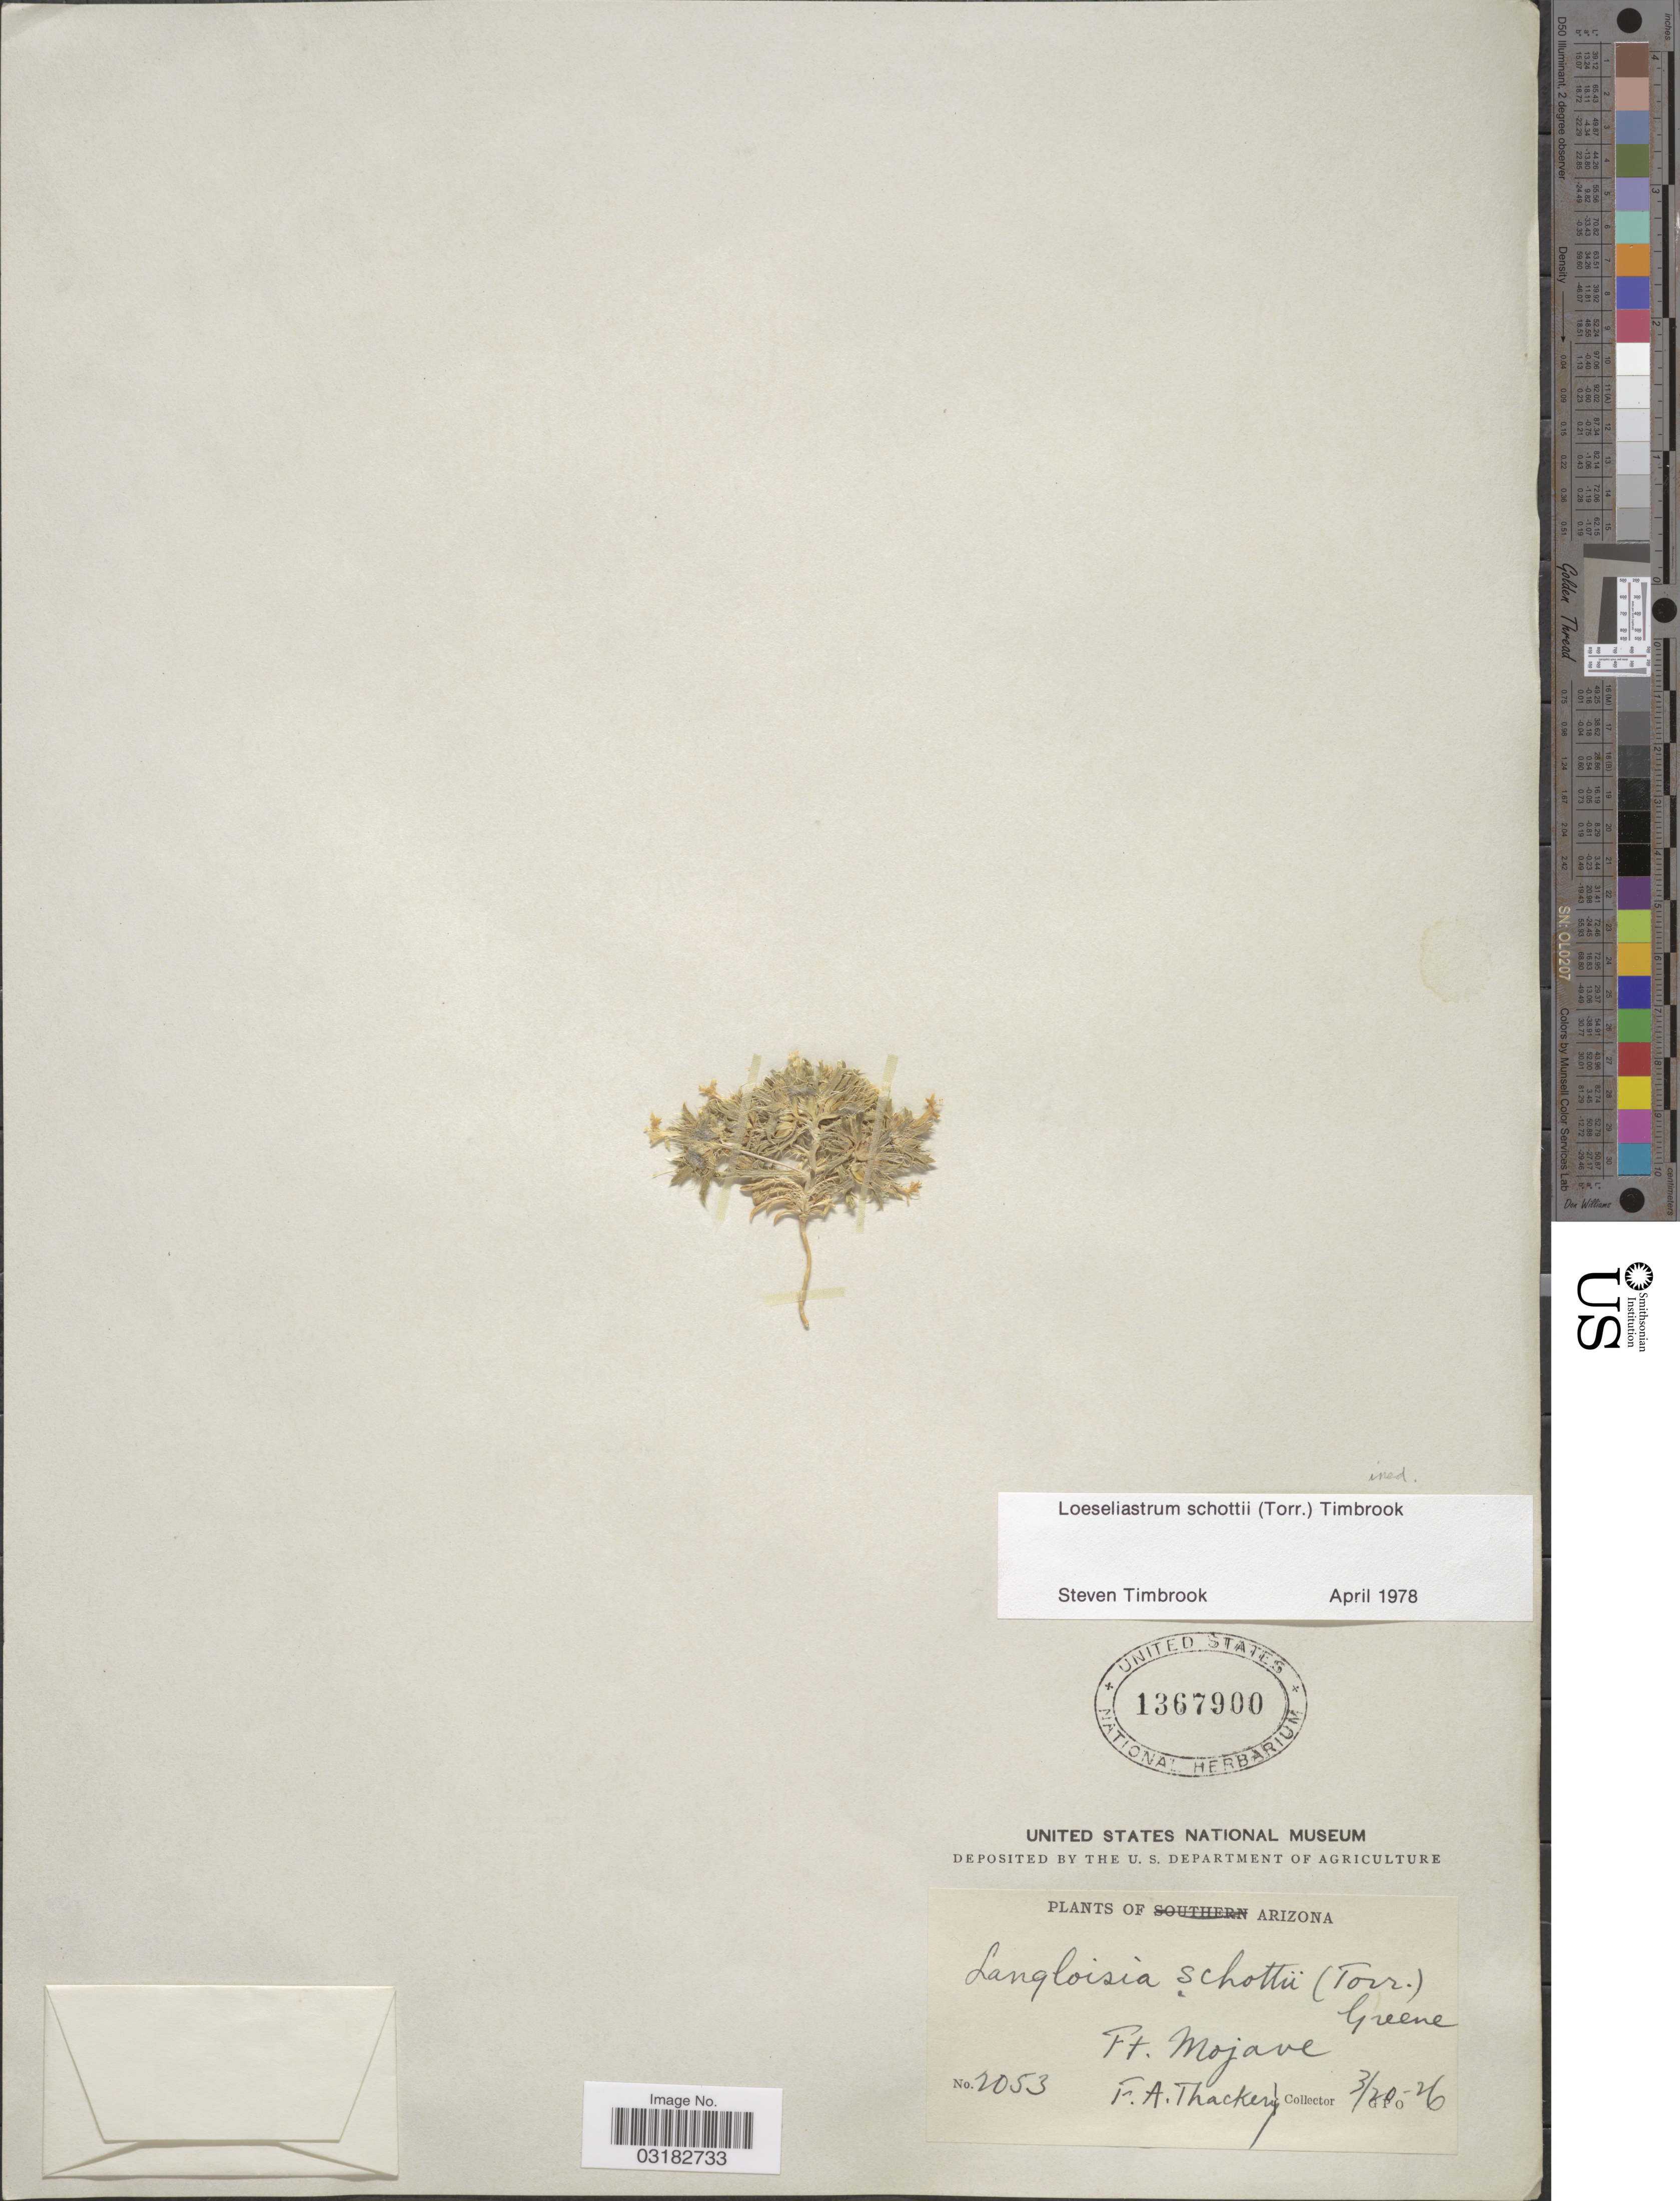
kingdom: Plantae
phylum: Tracheophyta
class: Magnoliopsida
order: Ericales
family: Polemoniaceae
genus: Loeseliastrum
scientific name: Loeseliastrum schottii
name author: (Torr.) Timbrook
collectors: F. Thackery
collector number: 2053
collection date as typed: Transcribed d/m/y: 20/3/26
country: United States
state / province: Arizona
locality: Ft. Mojave.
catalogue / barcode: US 1367900